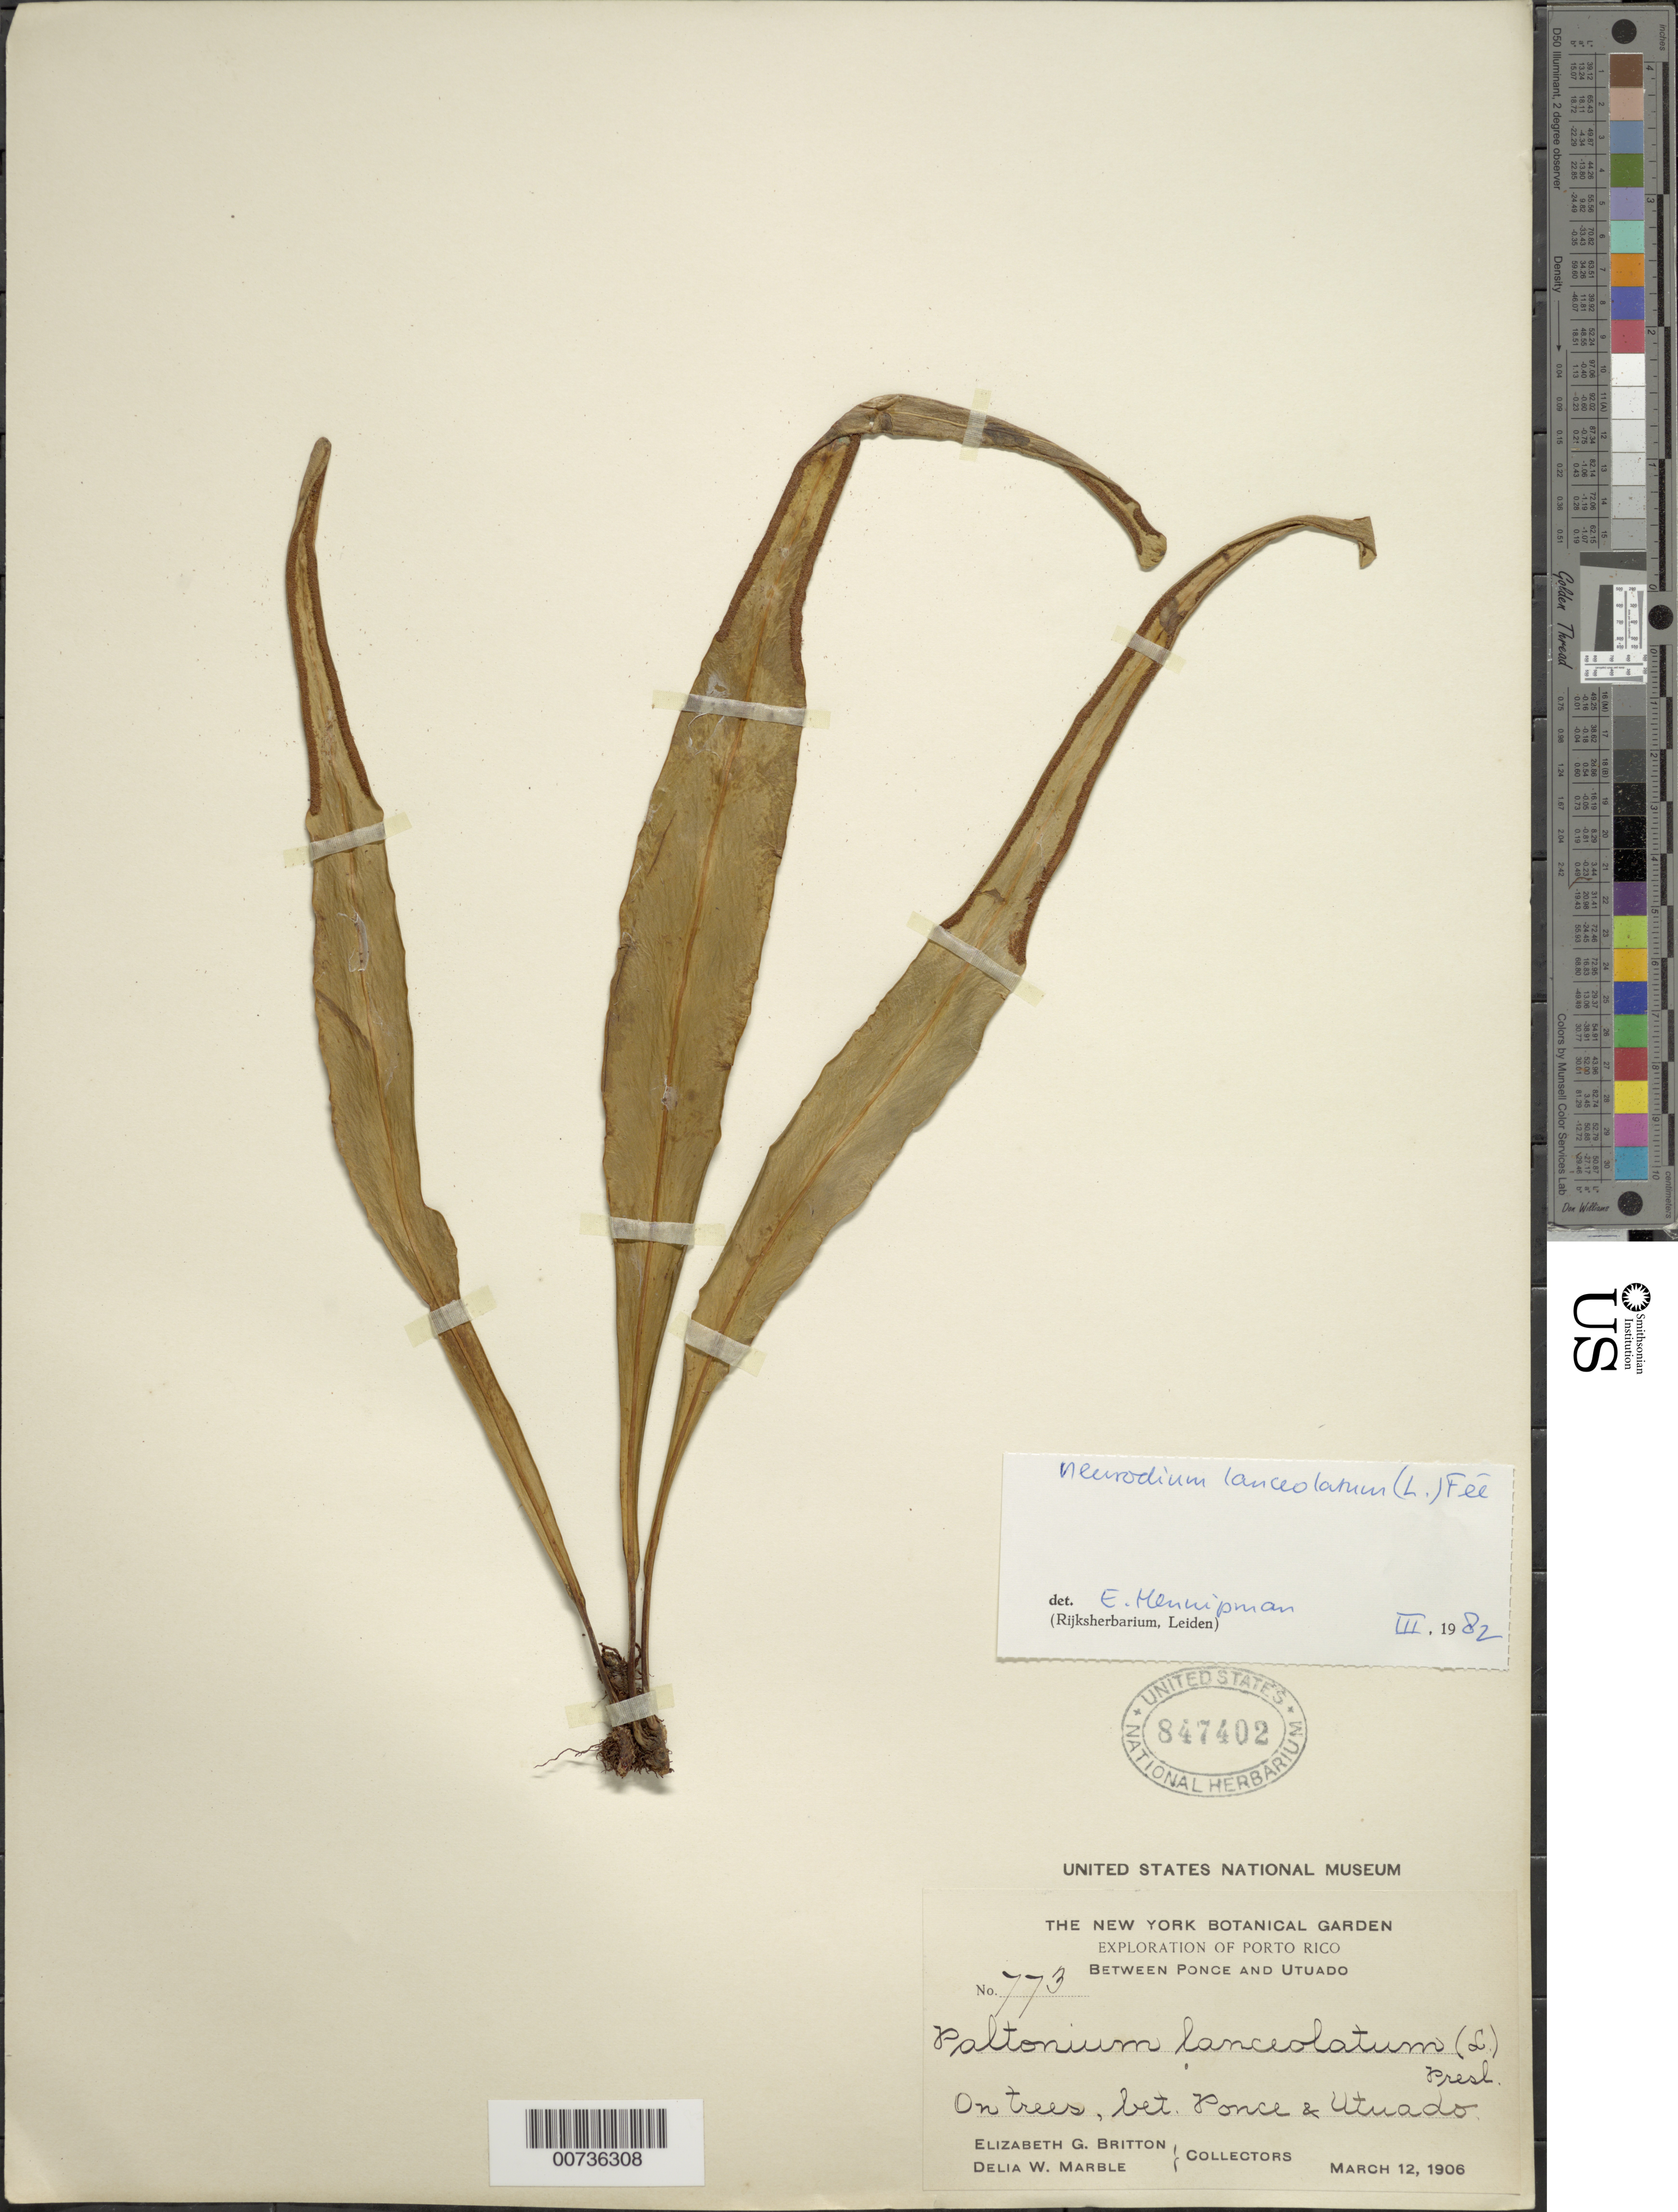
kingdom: Plantae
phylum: Tracheophyta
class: Polypodiopsida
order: Polypodiales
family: Polypodiaceae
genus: Pleopeltis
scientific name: Pleopeltis marginata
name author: A.R. Sm. & Tejero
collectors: E. G. Britton & D. W. Marble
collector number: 773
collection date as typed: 12 Mar 1906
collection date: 1906-03-12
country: Puerto Rico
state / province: Utuado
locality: Between Ponce & Utuado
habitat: On tree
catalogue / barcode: US 847402